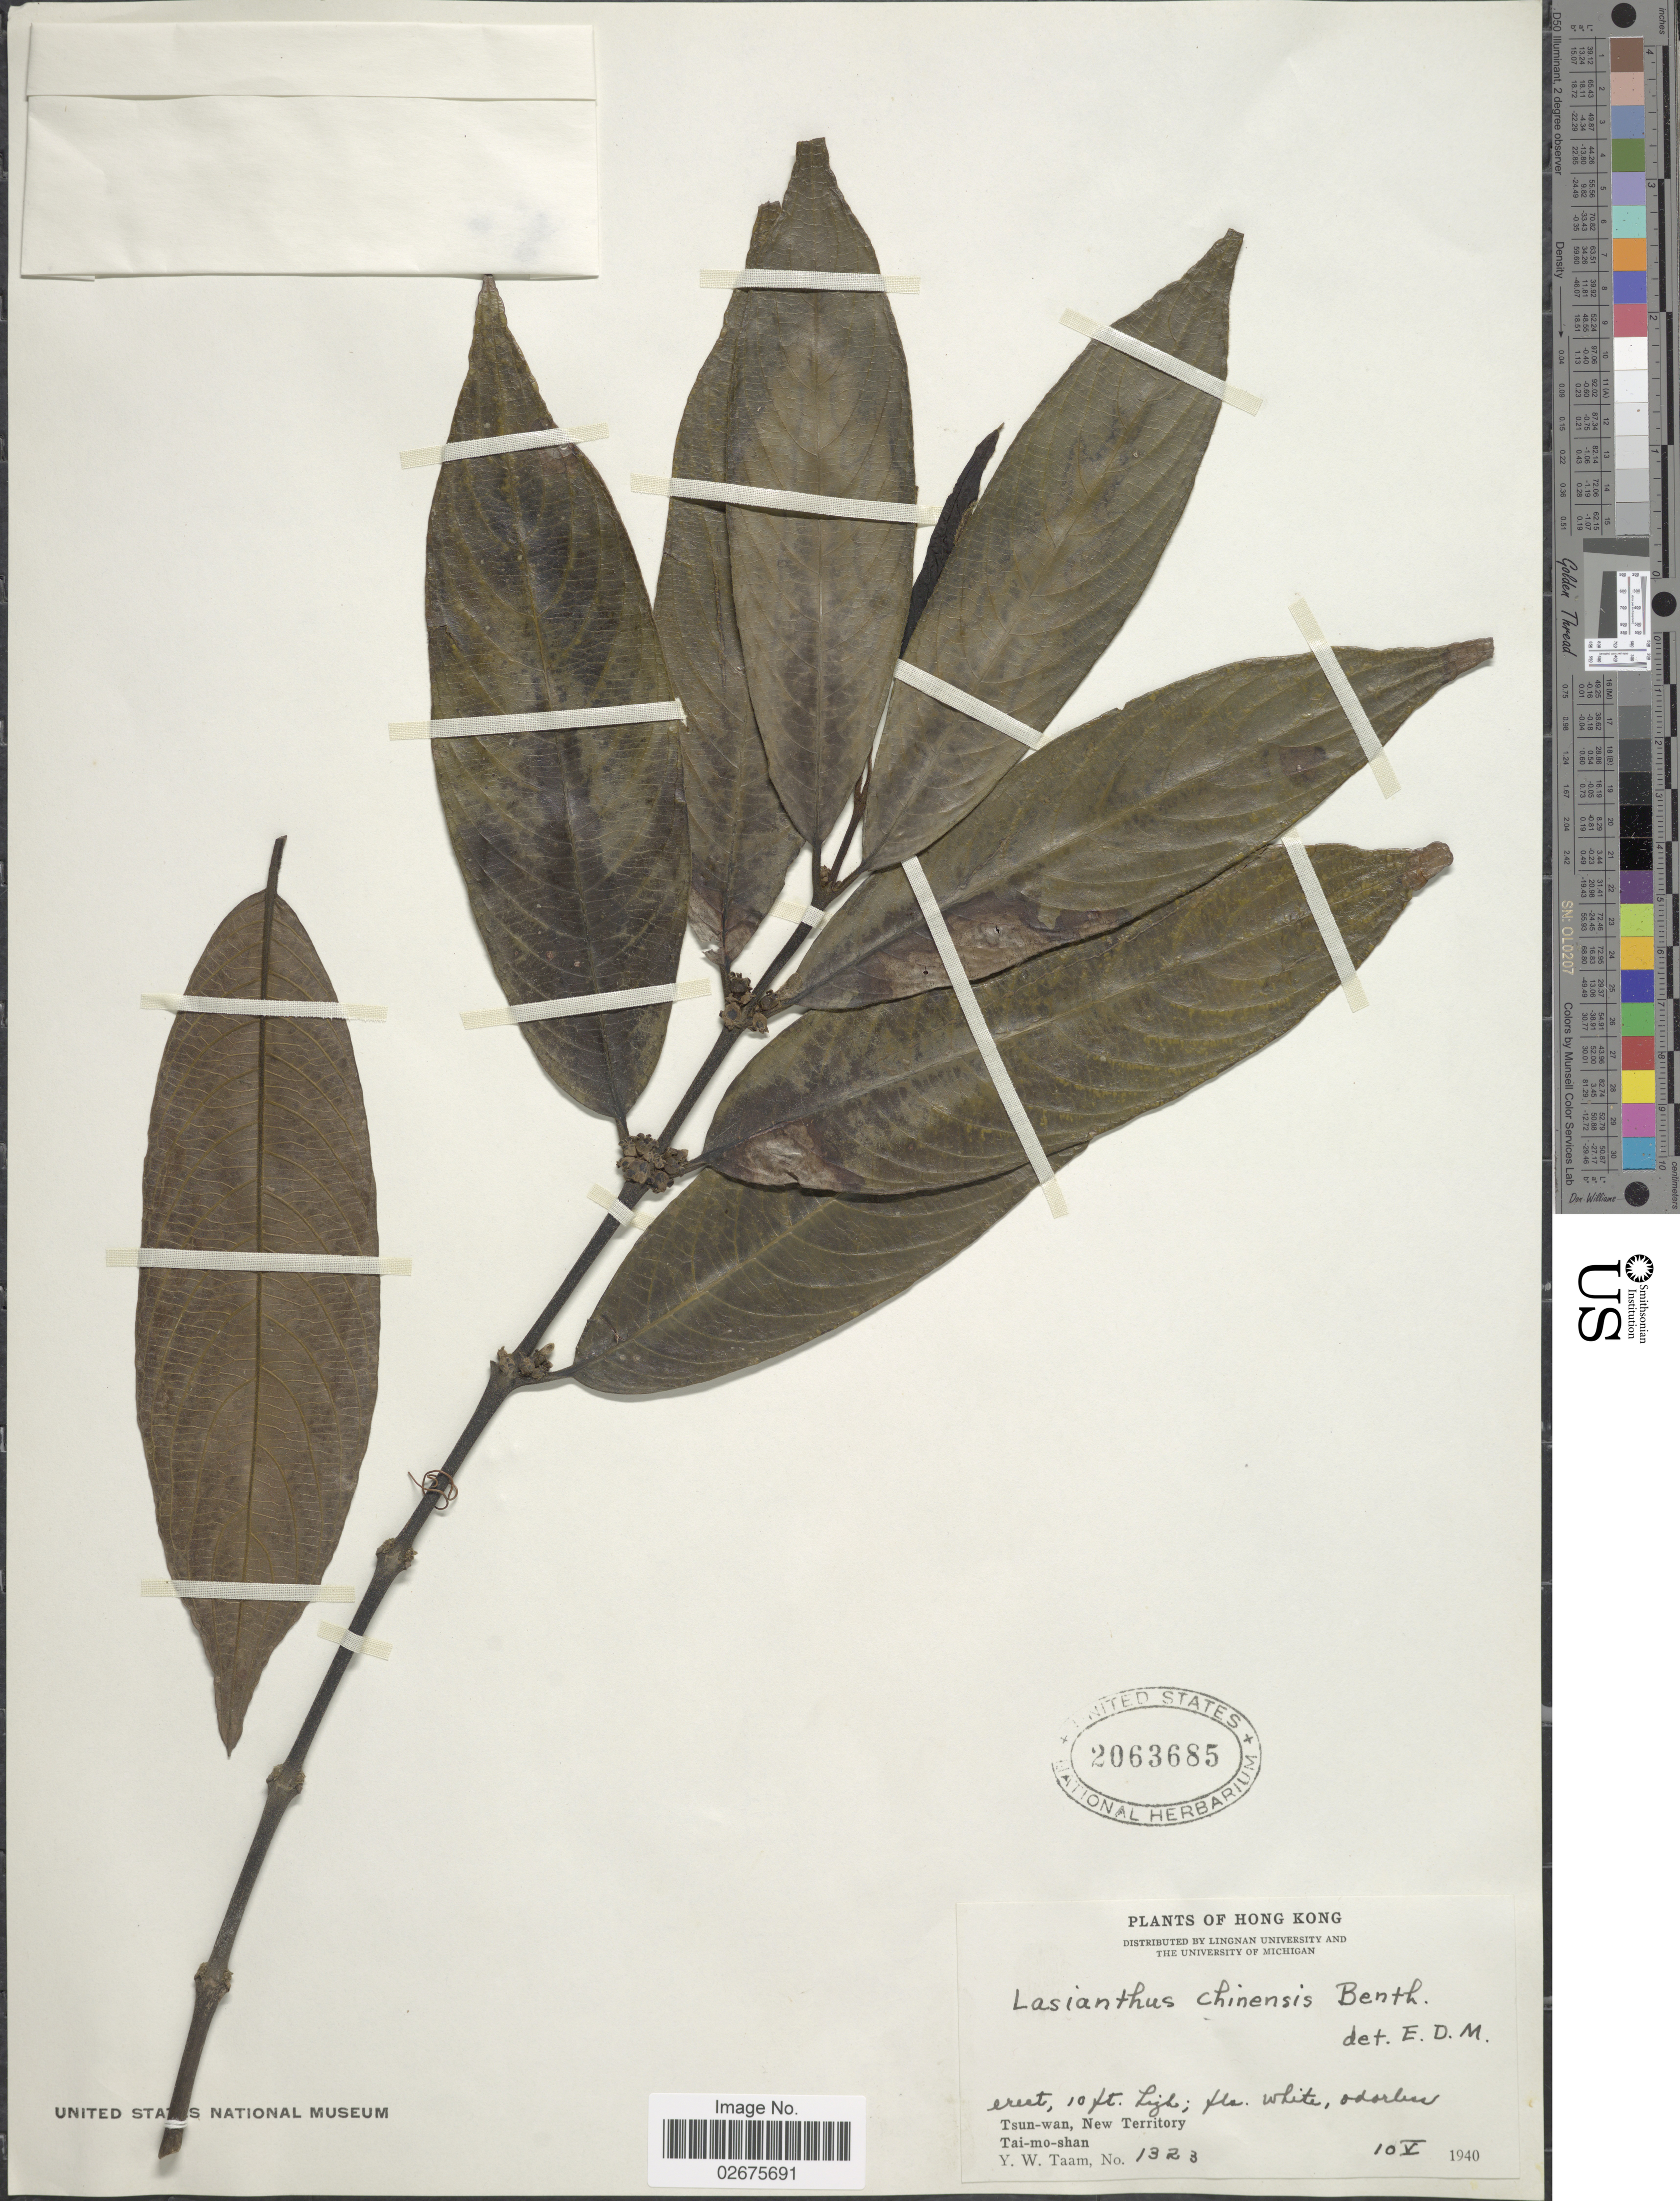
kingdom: Plantae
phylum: Tracheophyta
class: Magnoliopsida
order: Gentianales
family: Rubiaceae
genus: Lasianthus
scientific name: Lasianthus chinensis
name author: (Champ. ex Benth.) Benth.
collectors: Y. W. Taam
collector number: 1323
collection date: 1940-05-10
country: China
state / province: Hong Kong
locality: Tsun-wan, New Territory, Tai-mo-shan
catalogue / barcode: US 2063685